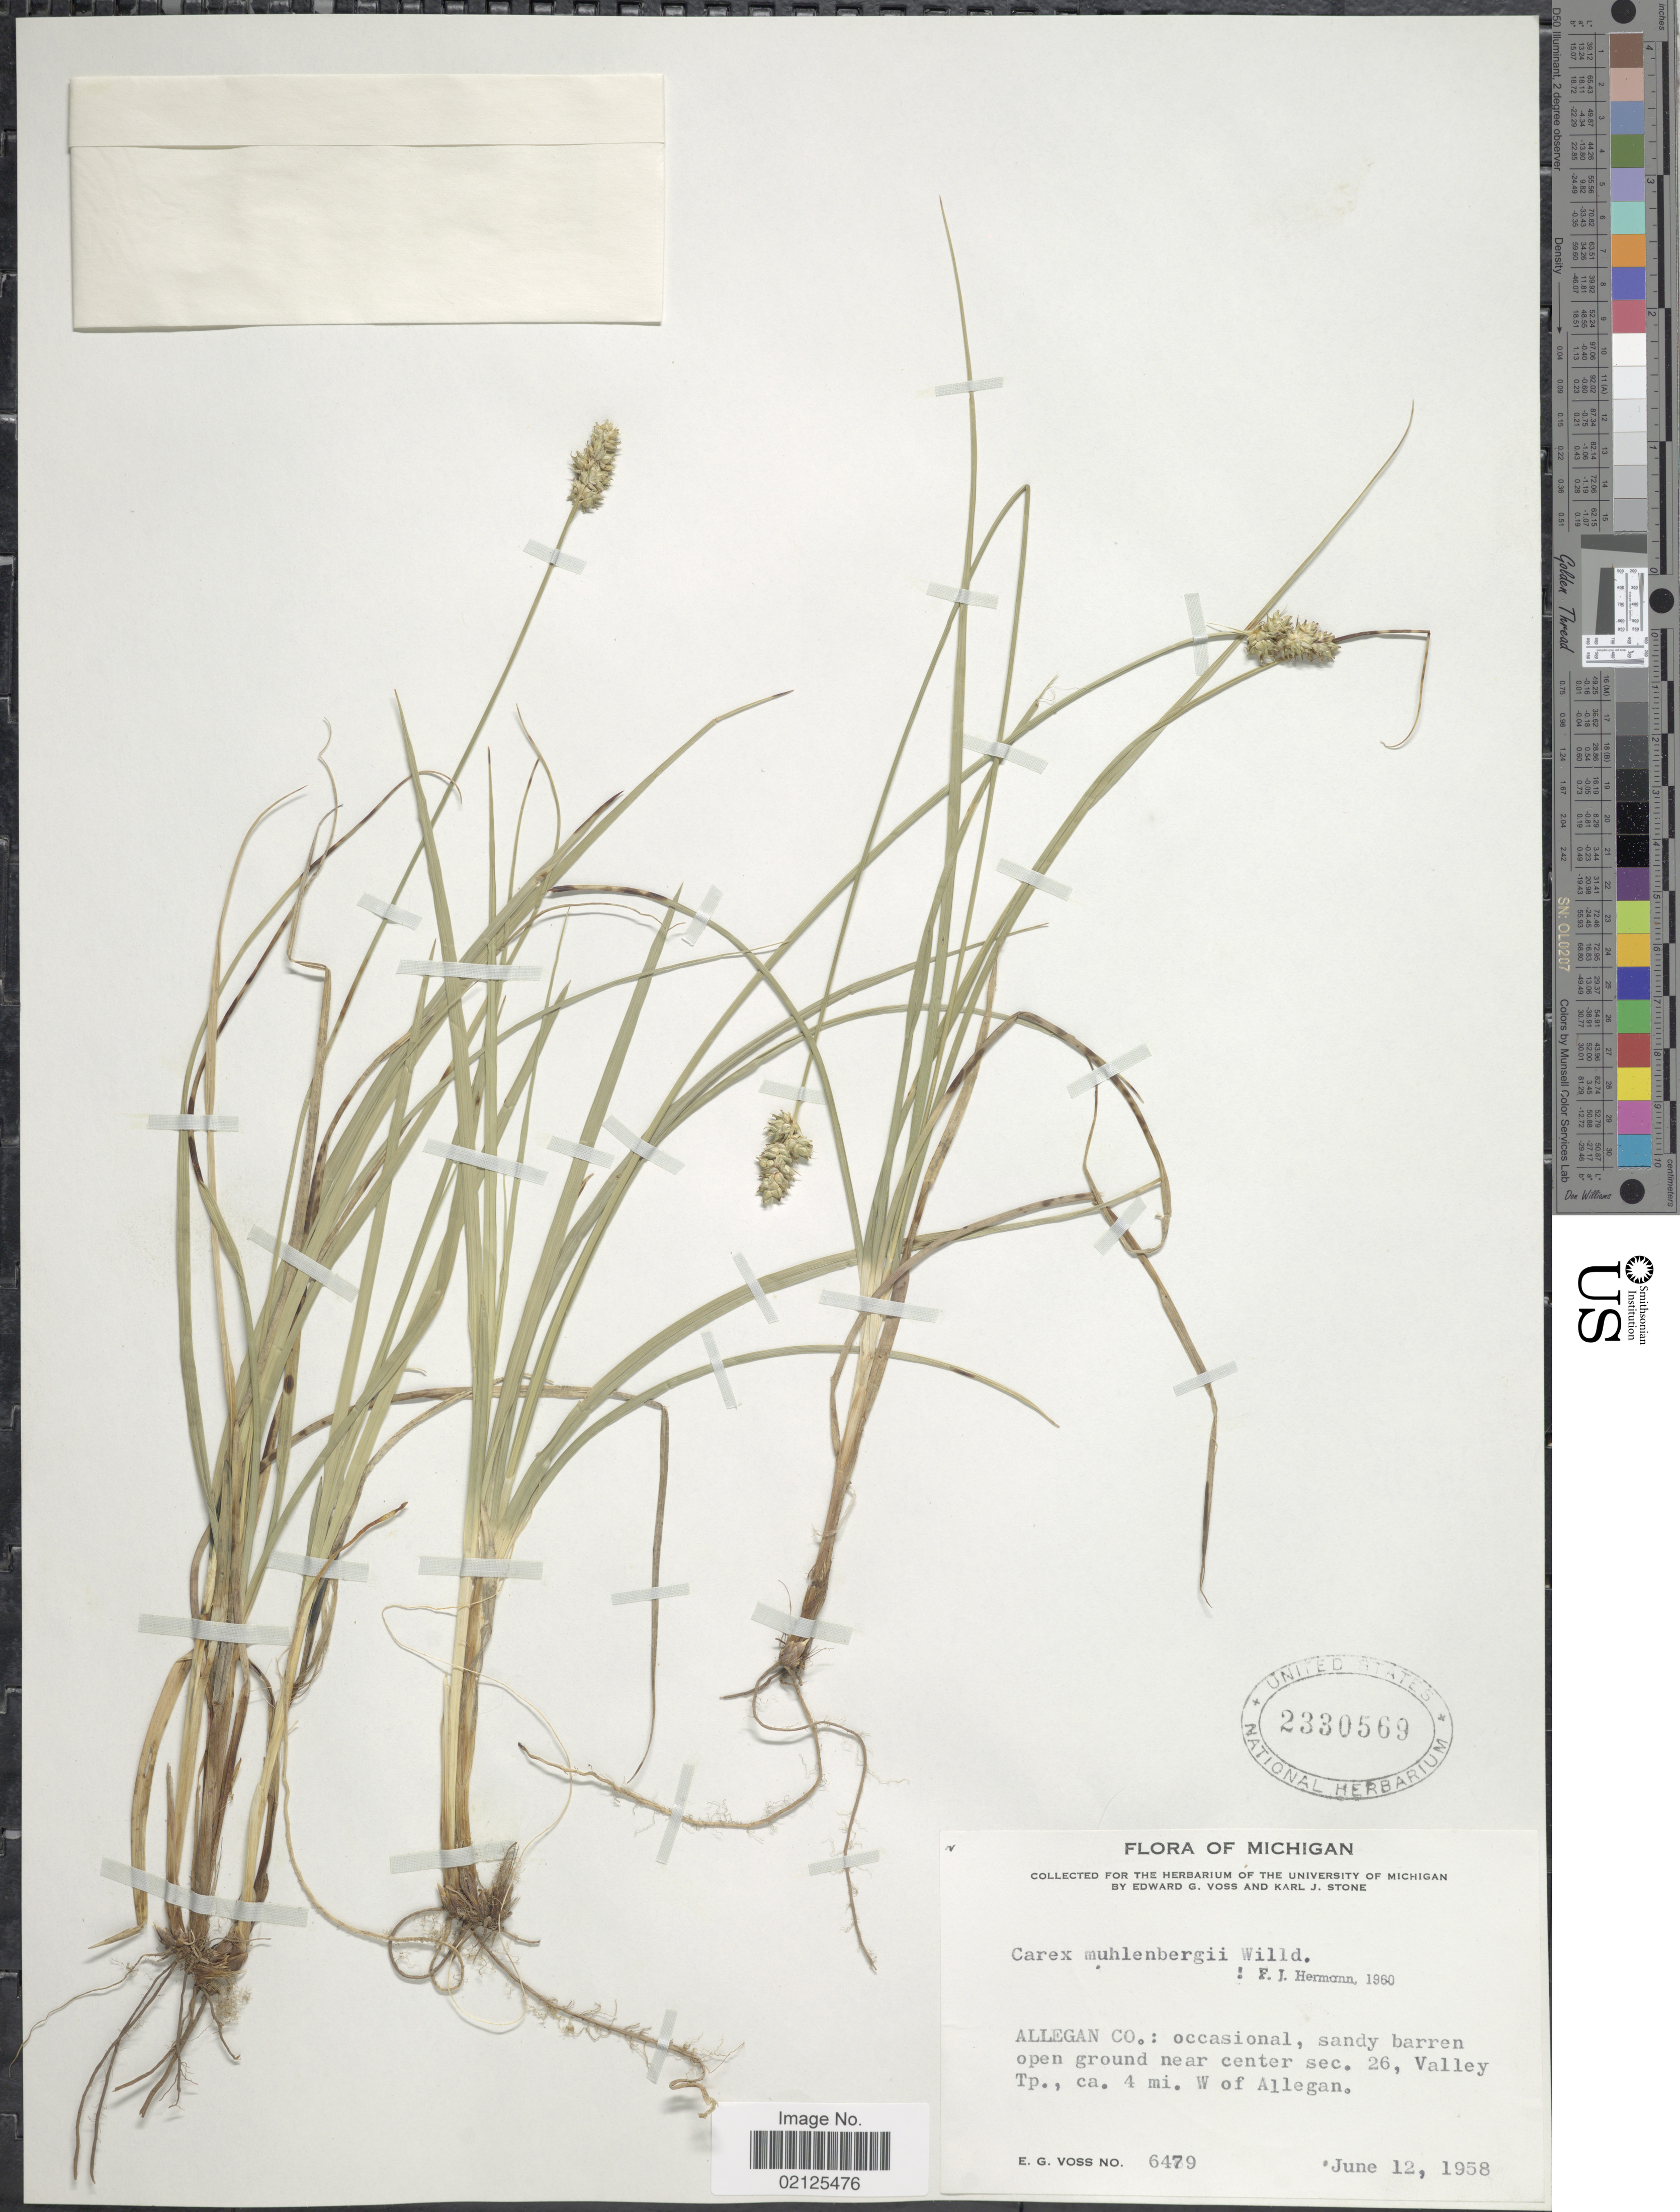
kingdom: Plantae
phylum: Tracheophyta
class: Liliopsida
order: Poales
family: Cyperaceae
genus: Carex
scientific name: Carex muehlenbergii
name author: Willd.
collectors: E. G. Voss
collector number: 6479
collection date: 1958-06-12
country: United States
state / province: Michigan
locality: Allegan Co.: sandy barren open ground near center sec. 26, Valley Tp., ca. 4 mi W of Allegan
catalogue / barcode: US 2330569